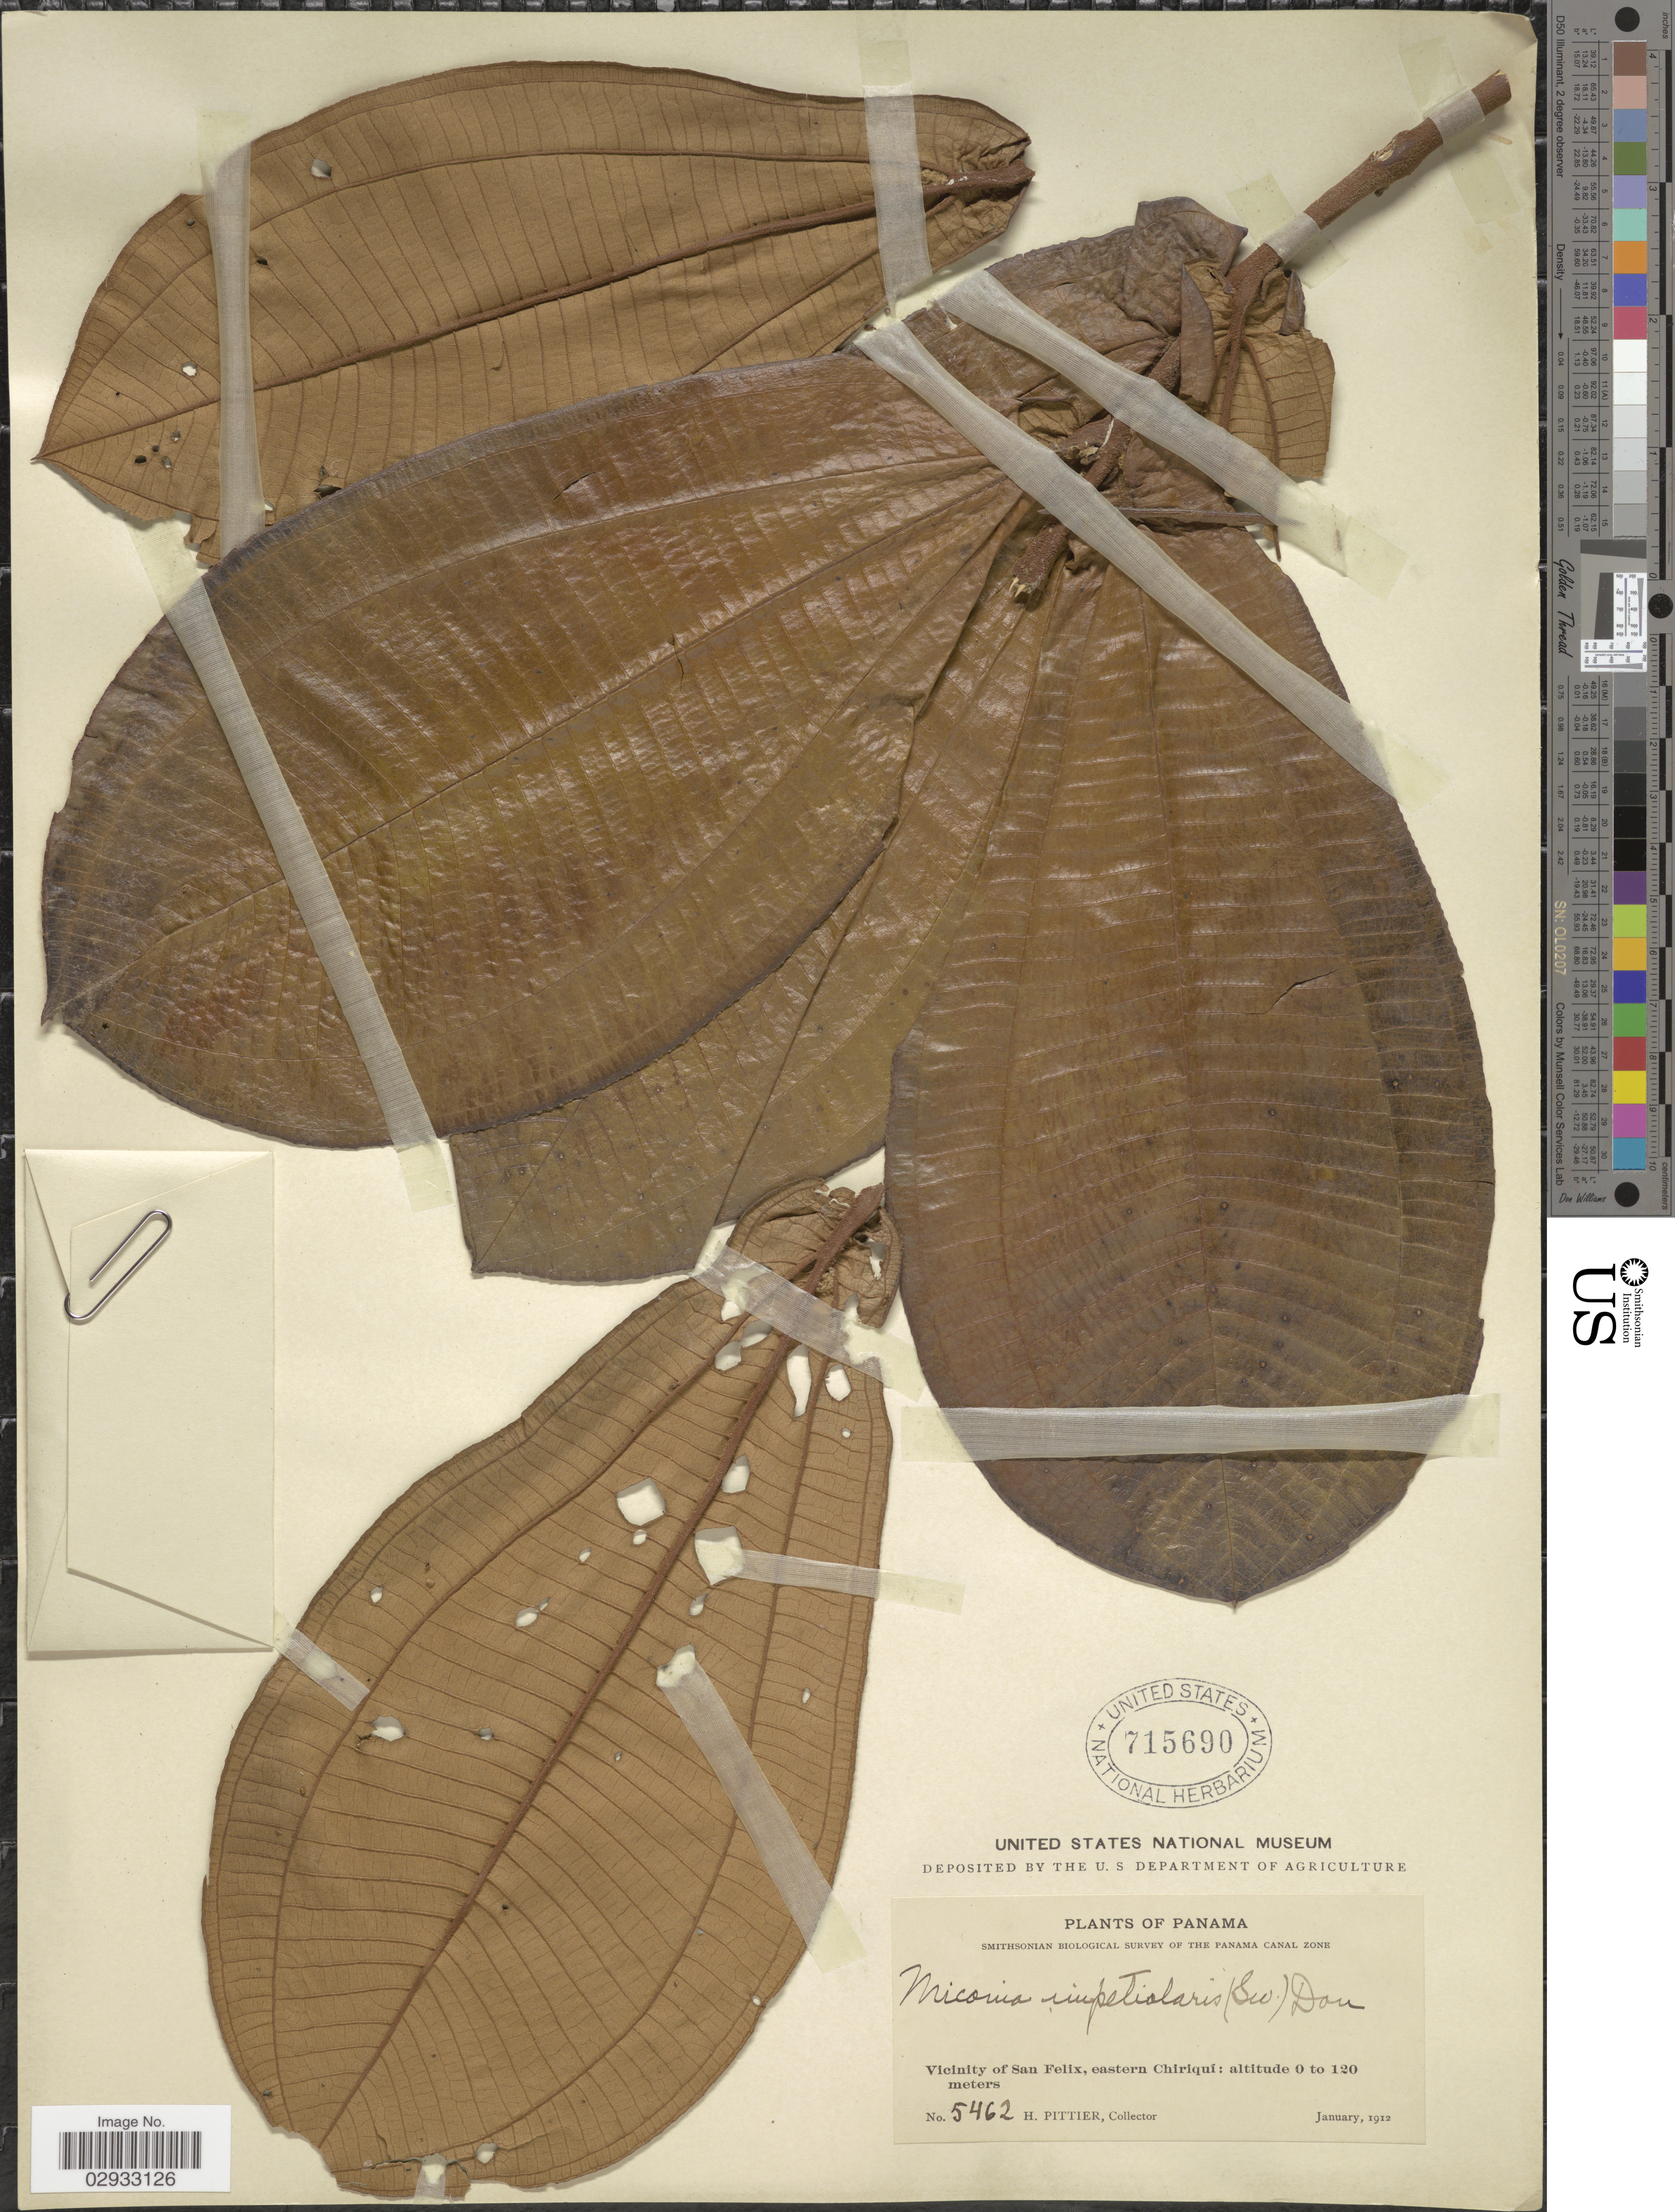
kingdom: Plantae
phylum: Tracheophyta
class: Magnoliopsida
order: Myrtales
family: Melastomataceae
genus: Miconia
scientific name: Miconia impetiolaris var. pandurifolia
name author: Naudin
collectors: H. F. Pittier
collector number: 5462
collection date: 1912-01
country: Panama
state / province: Chiriqui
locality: Vicinity of San Felix, eastern Chiriquí.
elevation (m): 0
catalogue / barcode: US 715690